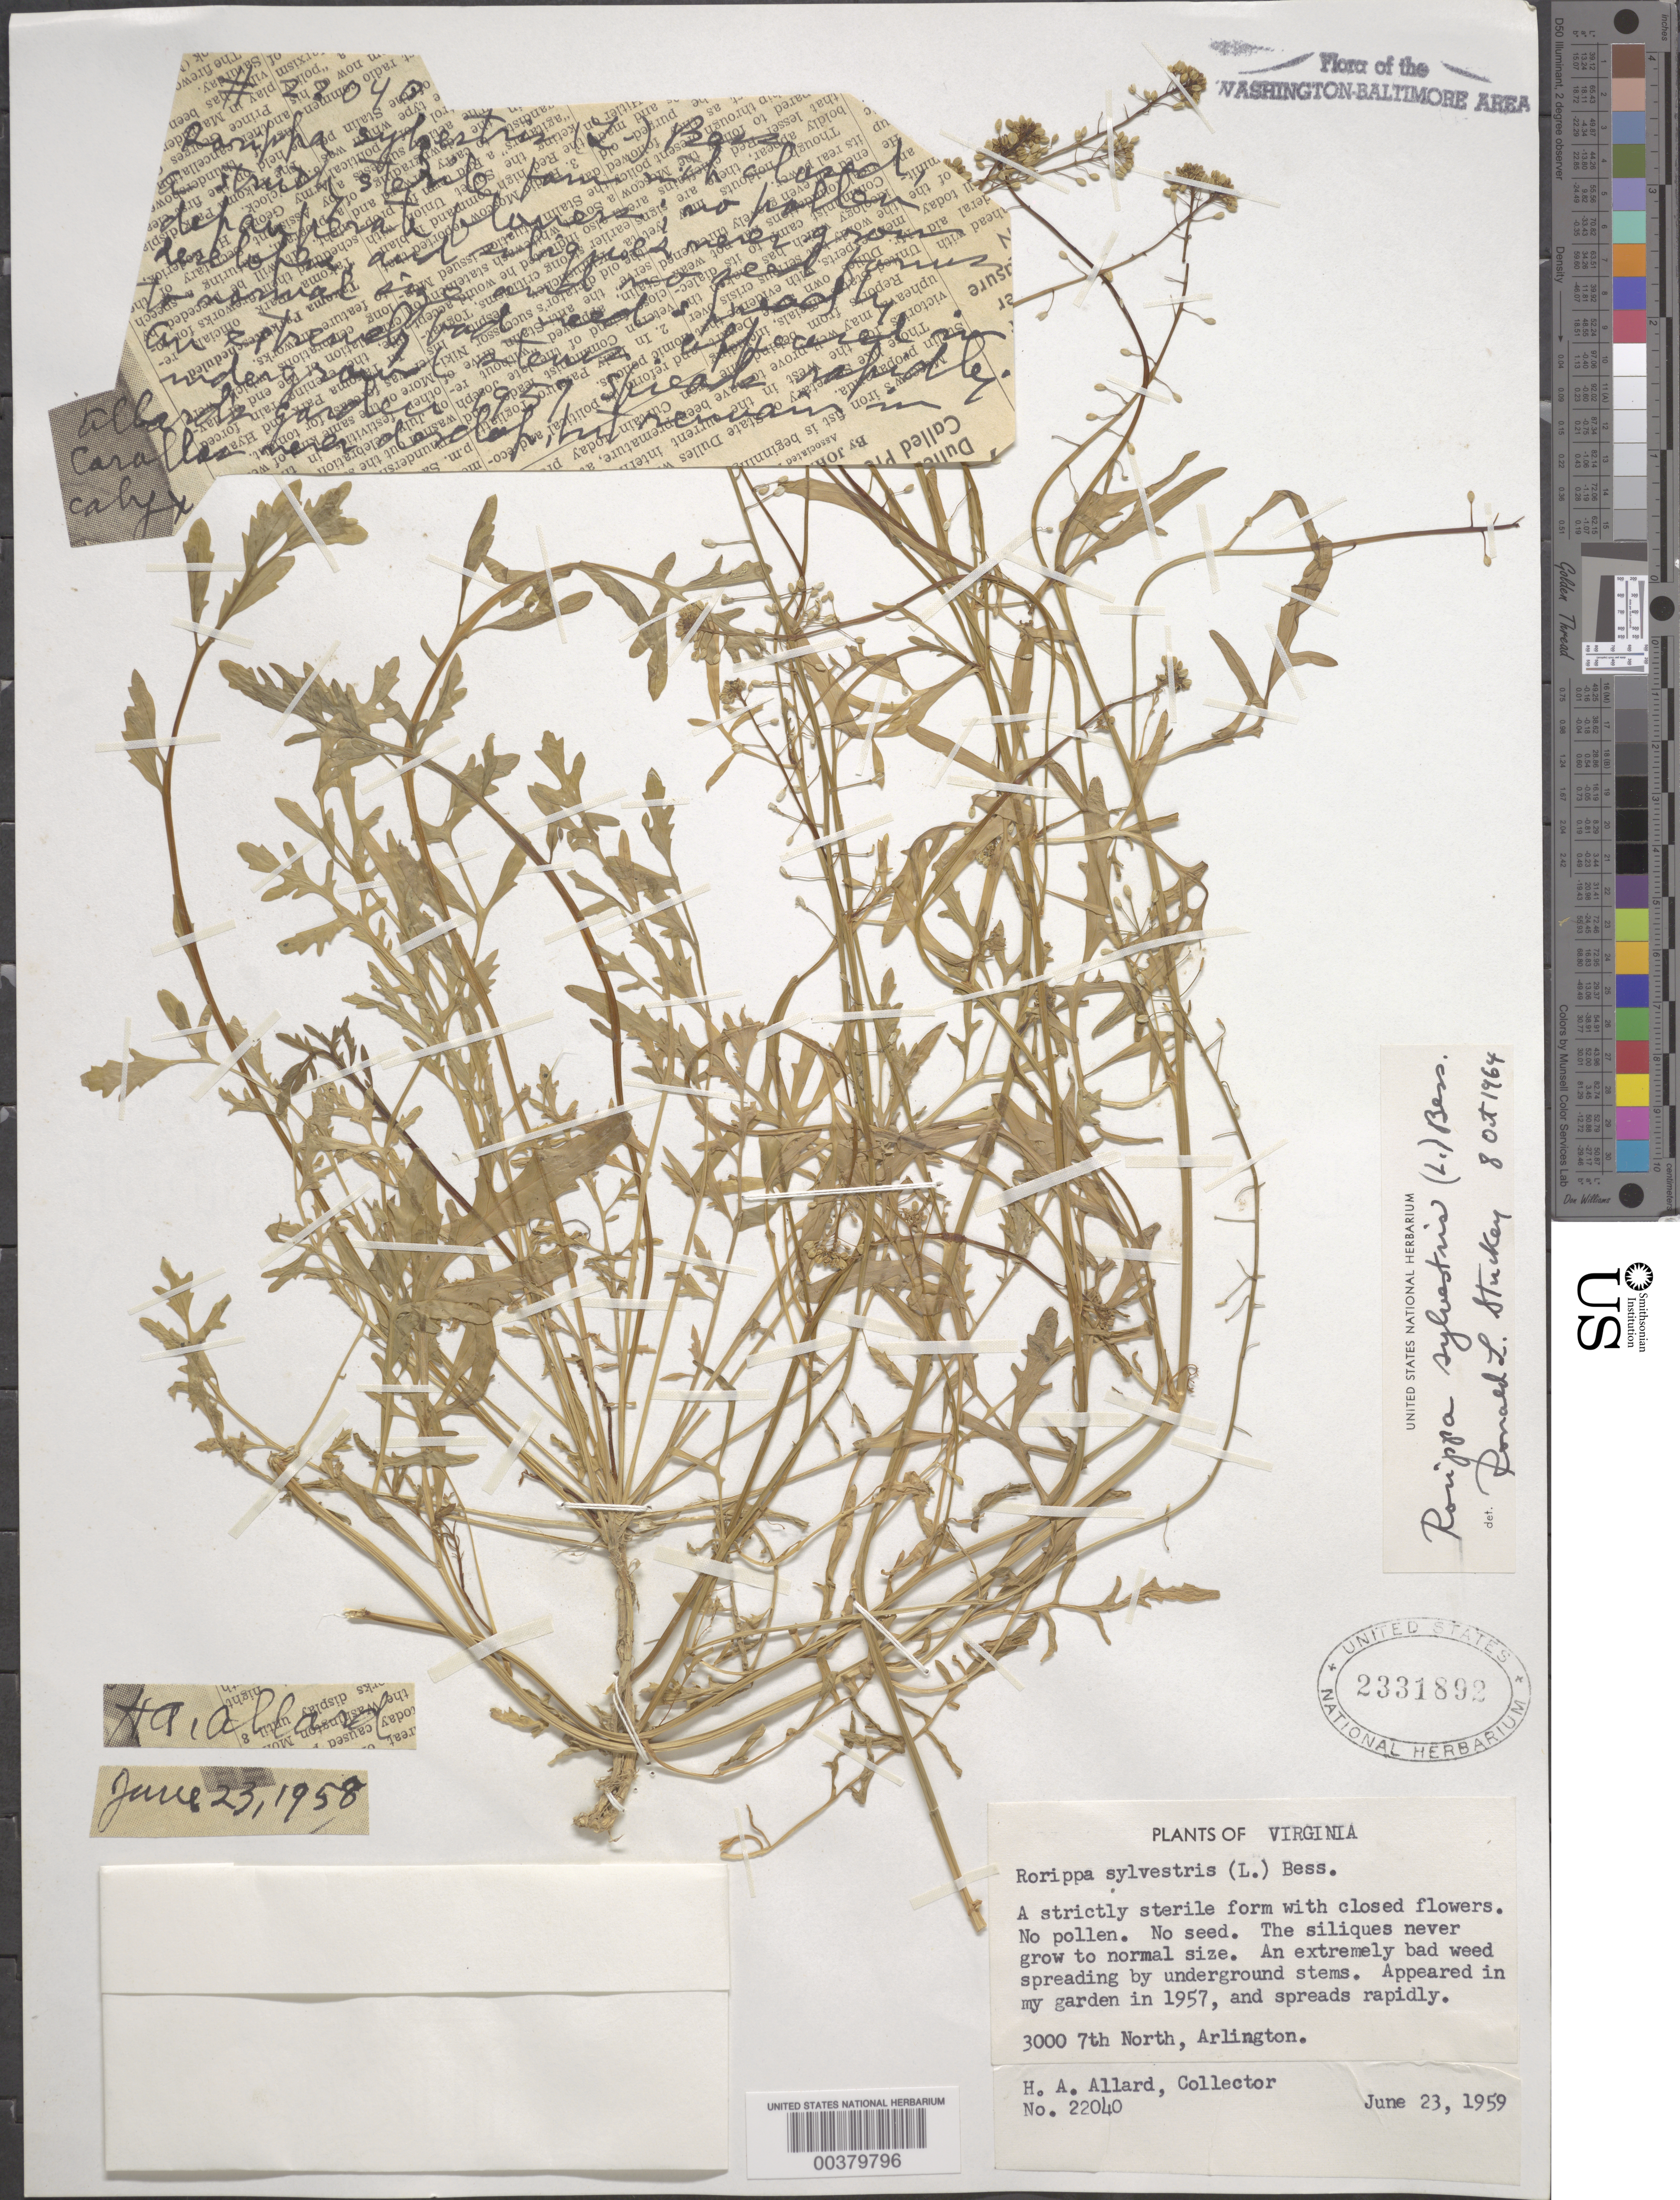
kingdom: Plantae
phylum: Tracheophyta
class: Magnoliopsida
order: Brassicales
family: Brassicaceae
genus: Rorippa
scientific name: Rorippa sylvestris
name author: (L.) Besser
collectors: H. A. Allard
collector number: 22040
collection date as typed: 23 Jun 1959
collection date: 1959-06-23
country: United States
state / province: Virginia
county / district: Arlington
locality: Arlington, Allards Yard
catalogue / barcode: US 2331892